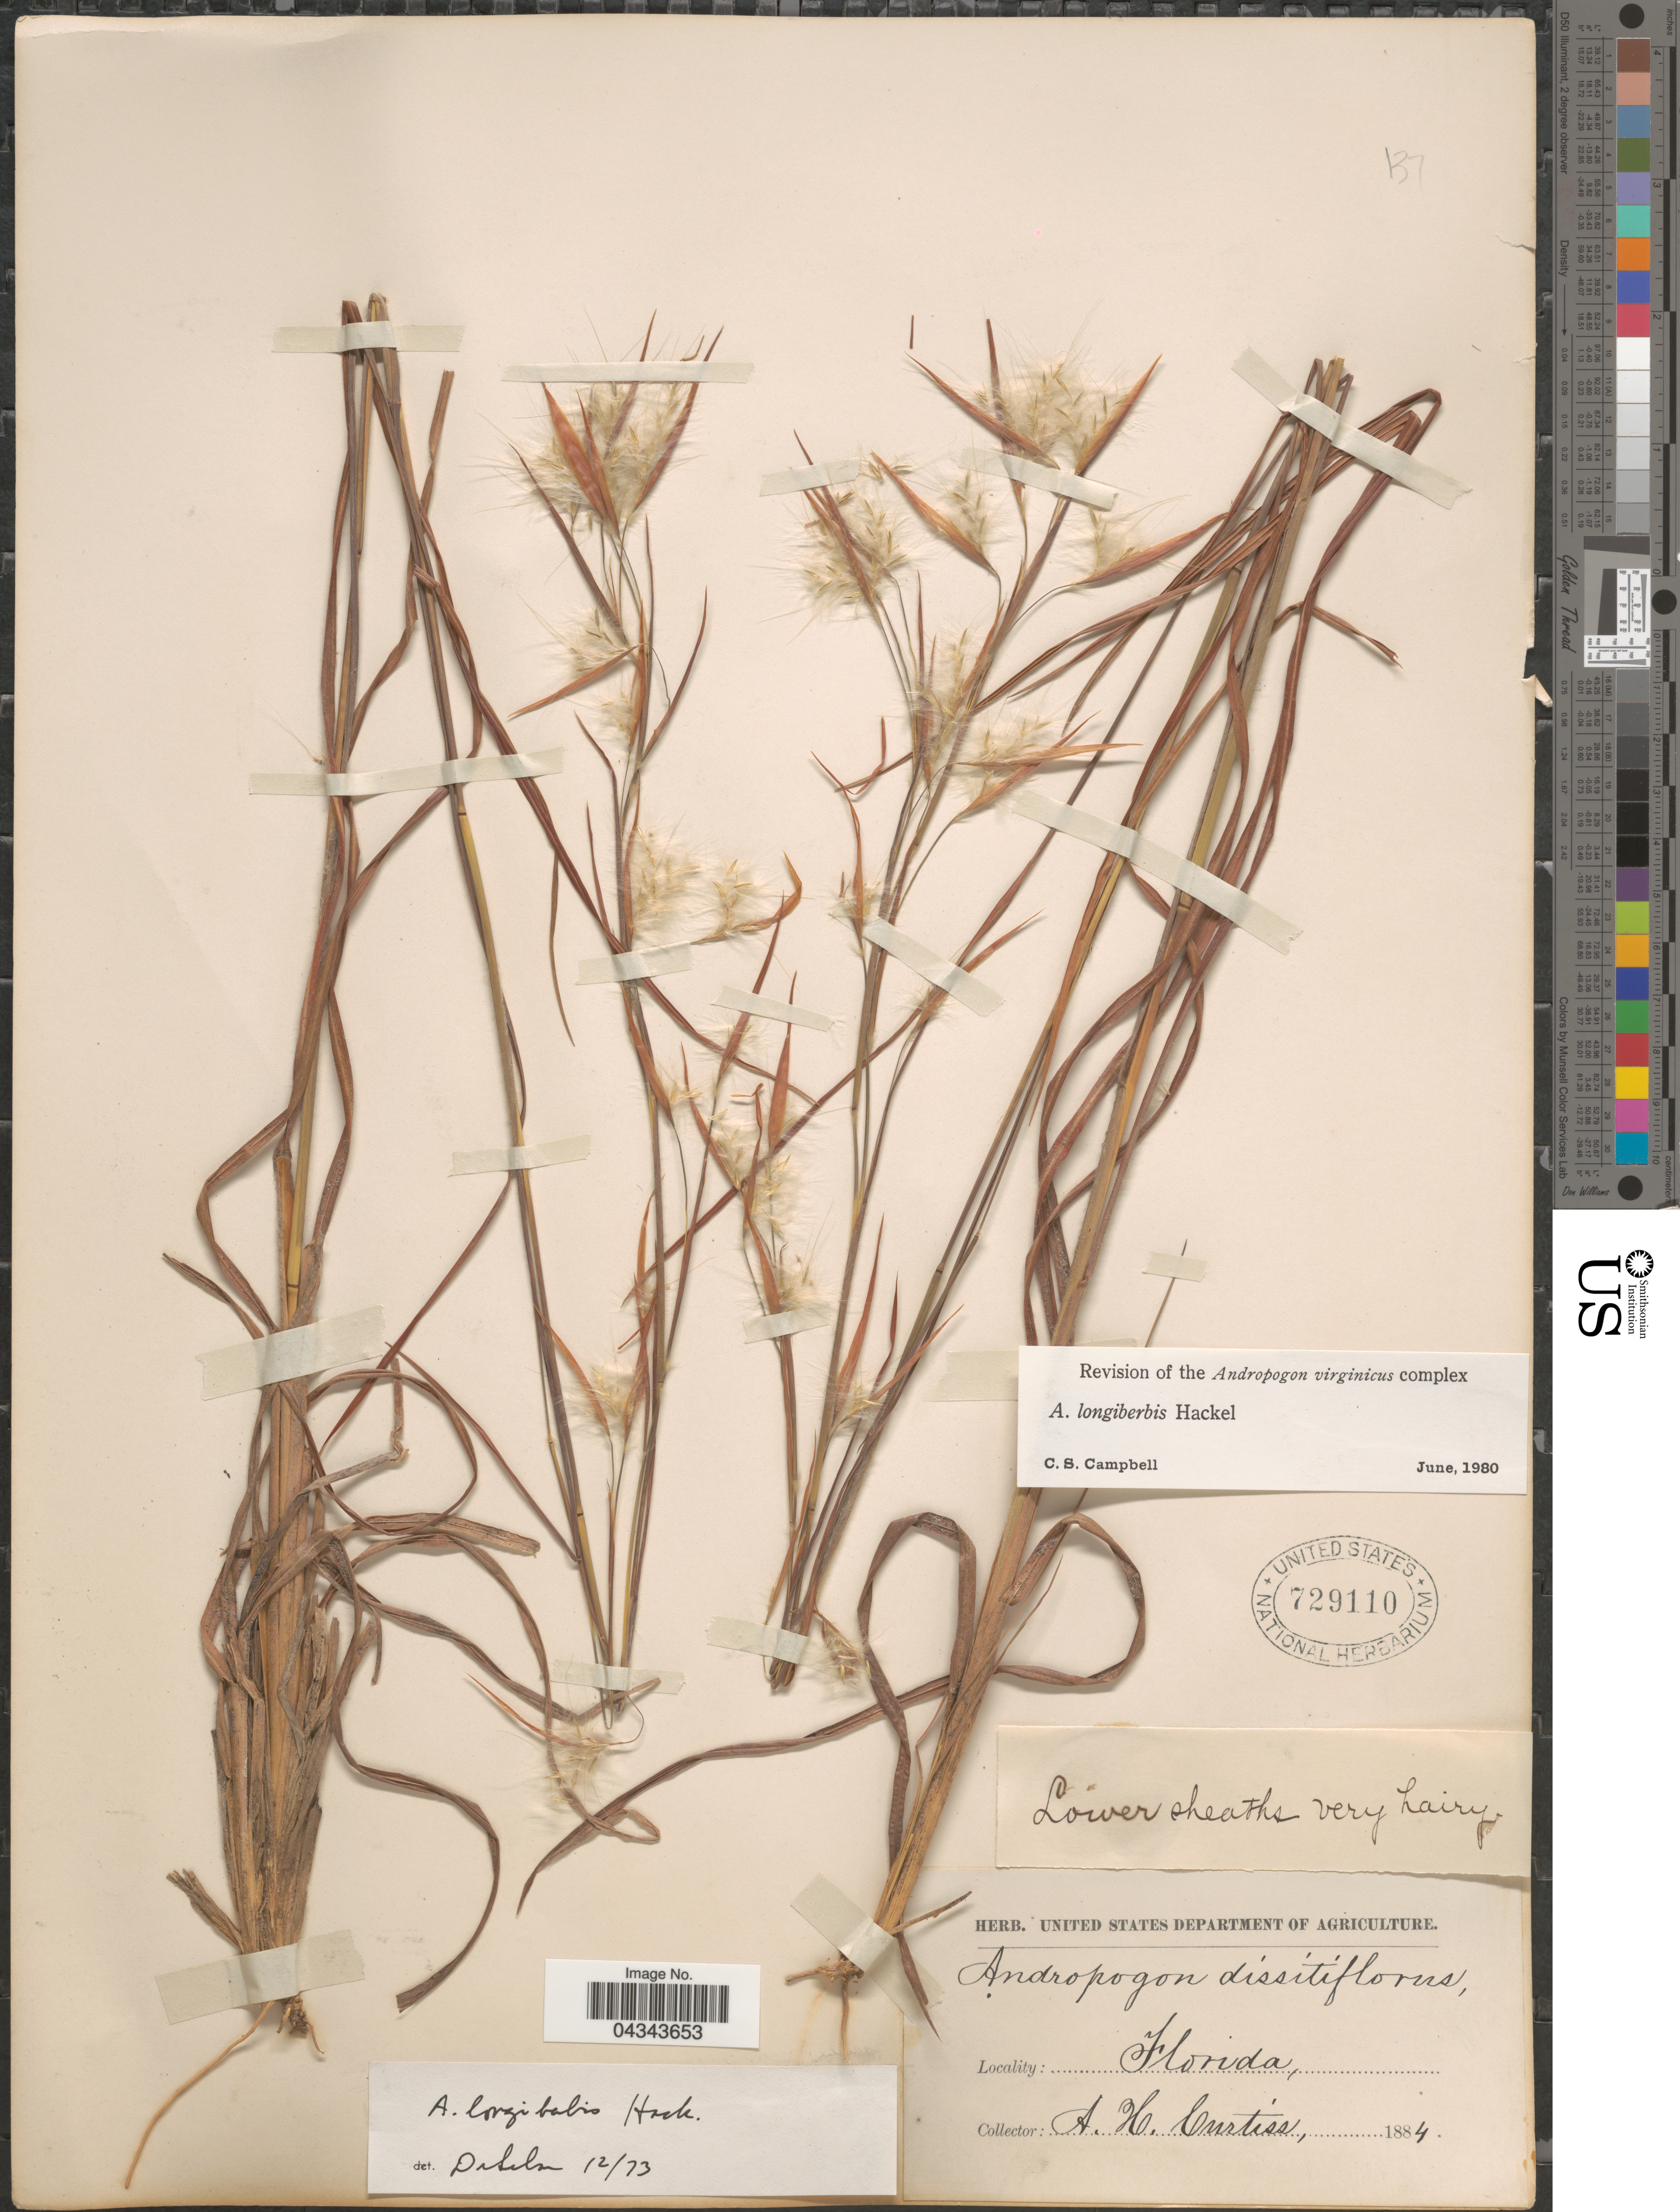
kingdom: Plantae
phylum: Tracheophyta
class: Liliopsida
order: Poales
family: Poaceae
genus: Andropogon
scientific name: Andropogon longiberbis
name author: Hack.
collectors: A. H. Curtiss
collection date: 1884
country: United States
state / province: Florida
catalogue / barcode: US 729110